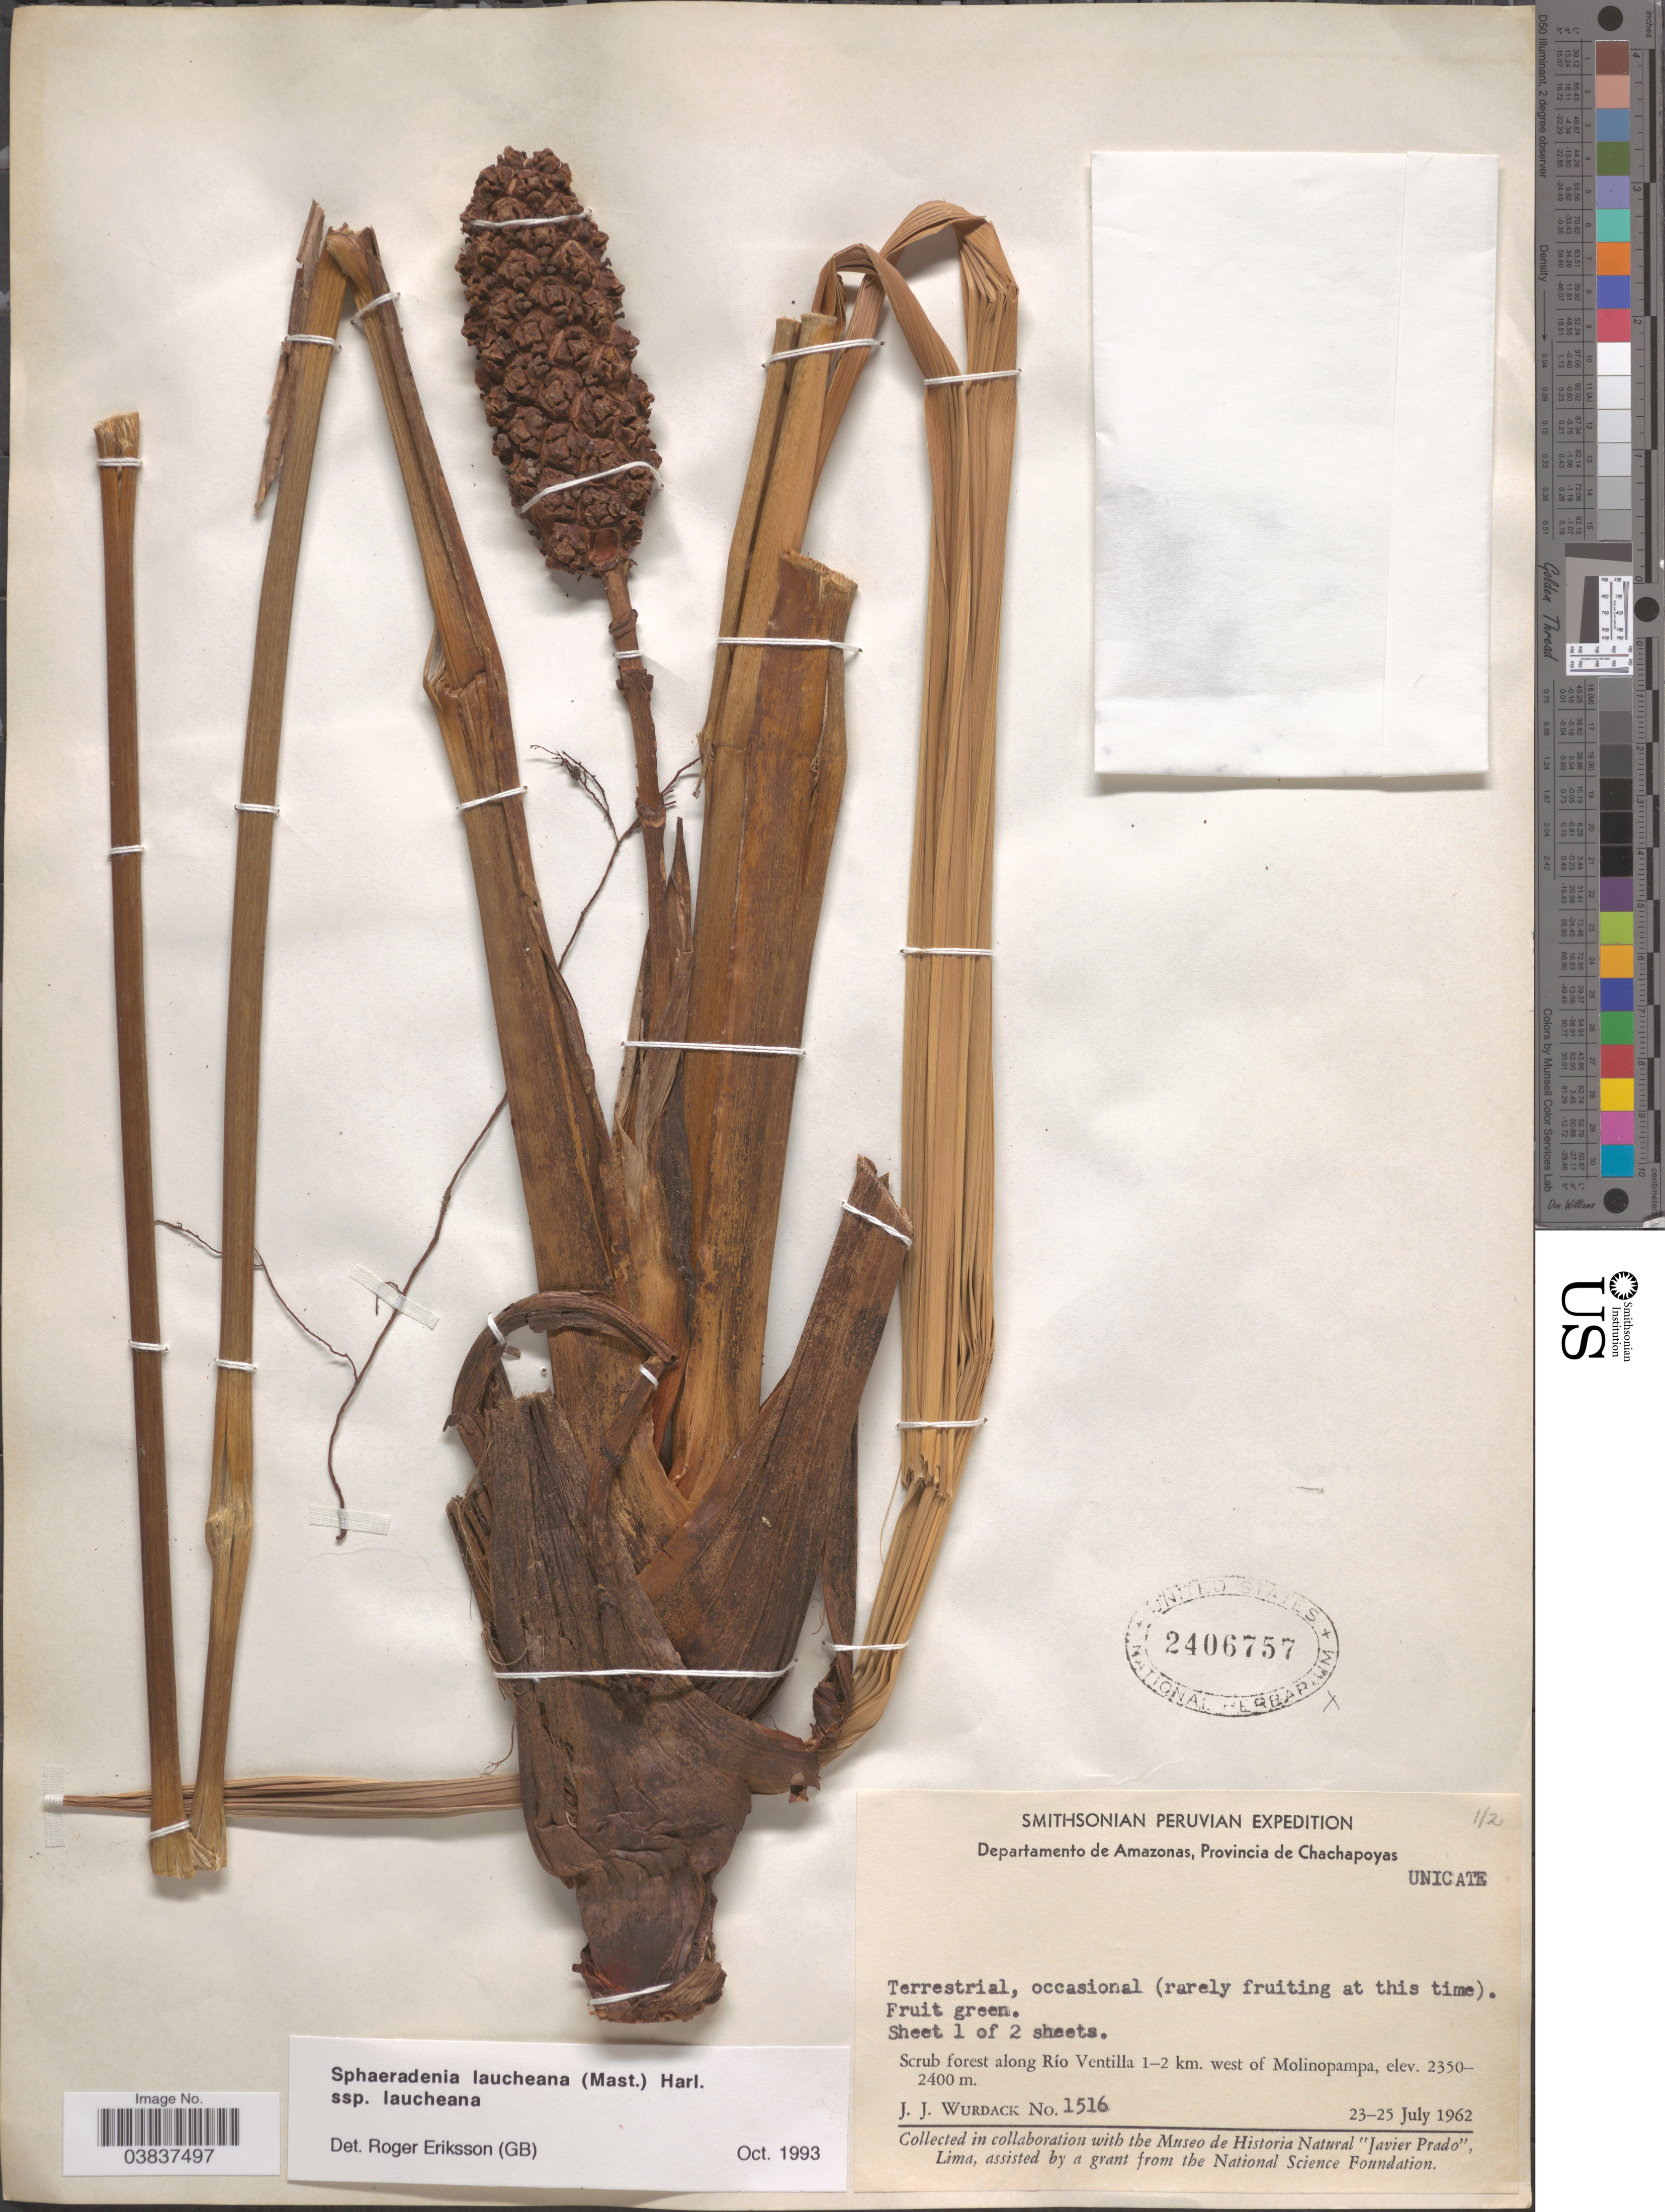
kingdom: Plantae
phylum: Tracheophyta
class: Liliopsida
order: Pandanales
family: Cyclanthaceae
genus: Sphaeradenia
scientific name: Sphaeradenia laucheana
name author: (Mast.) Harling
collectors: J. J. Wurdack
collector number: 1516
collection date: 1962-07-23/1962-07-25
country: Peru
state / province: Amazonas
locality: Departamento de Amazonas, Provincia de Chachapoyas. Forest along Río Ventilla 1-2 km. west of Molinopampa.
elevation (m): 2350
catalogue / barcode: US 2406757